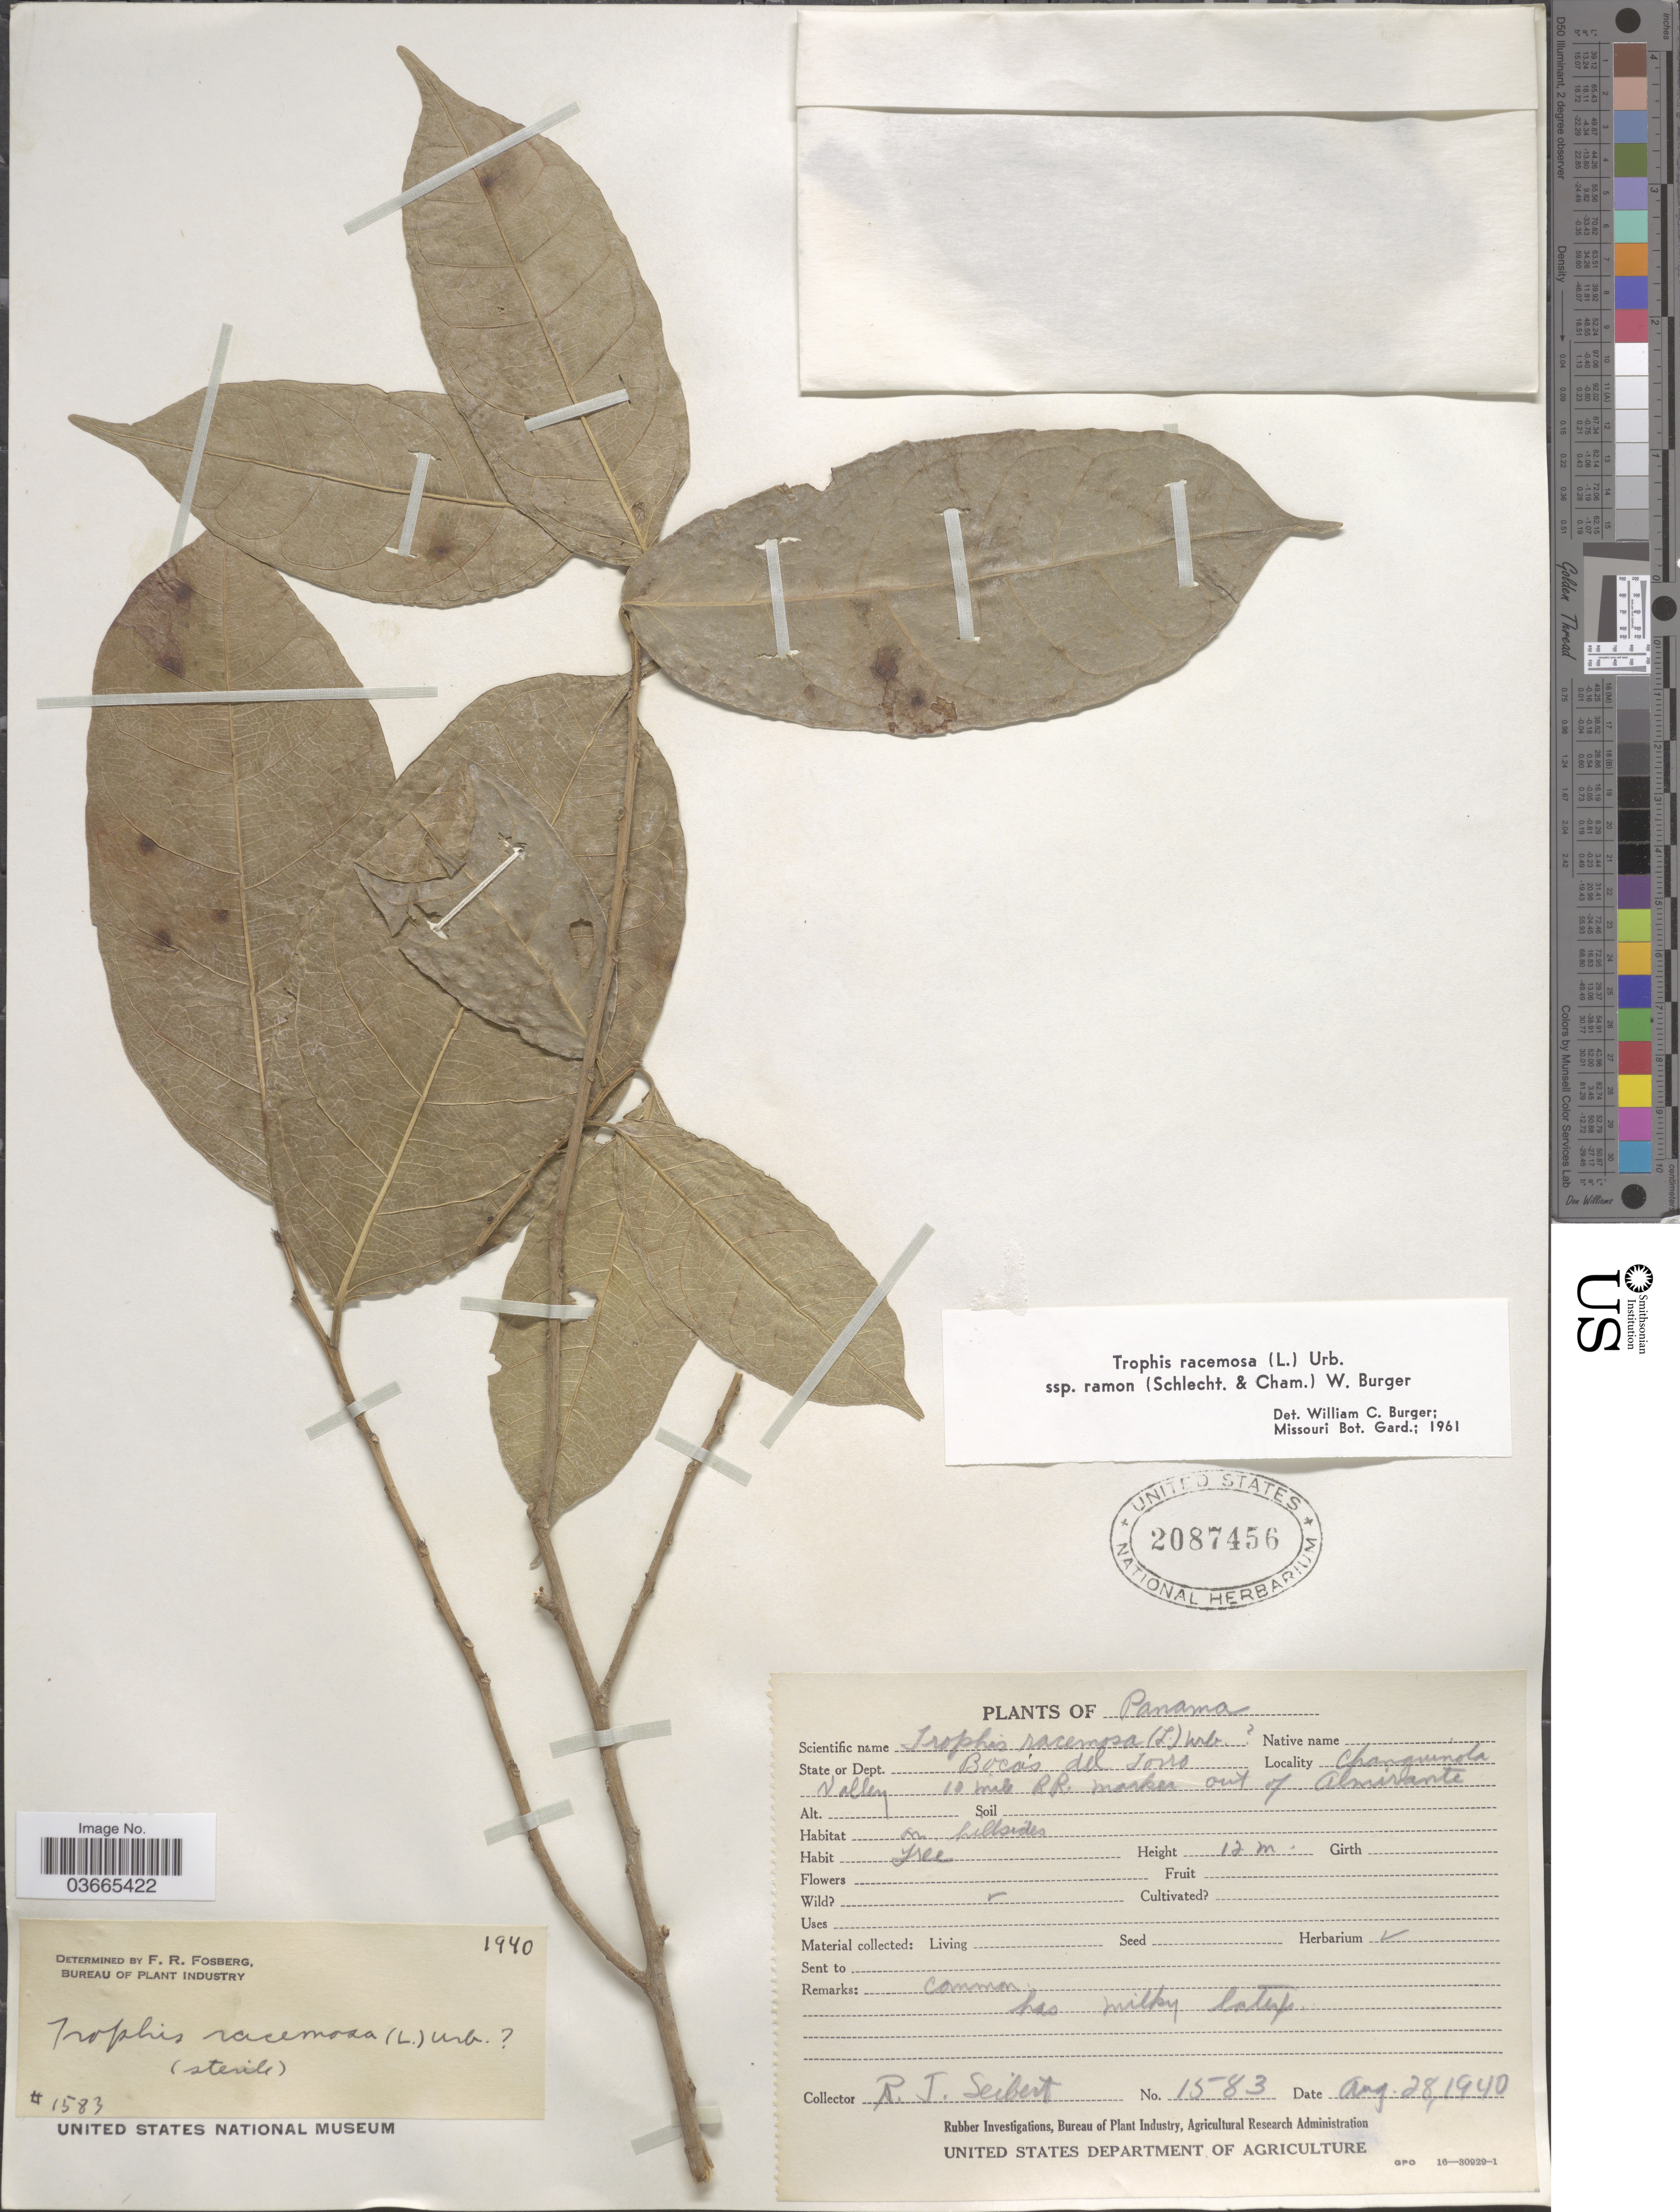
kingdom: Plantae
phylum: Tracheophyta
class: Magnoliopsida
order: Rosales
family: Moraceae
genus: Trophis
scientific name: Trophis racemosa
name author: (L.) Urb.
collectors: R. J. Seibert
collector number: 1583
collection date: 1940-08-28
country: Panama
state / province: Bocas del Toro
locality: Dept. Bocas del Torro. Changuinola Valley 10 miles RR. marker out of Almirante.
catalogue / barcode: US 2087456